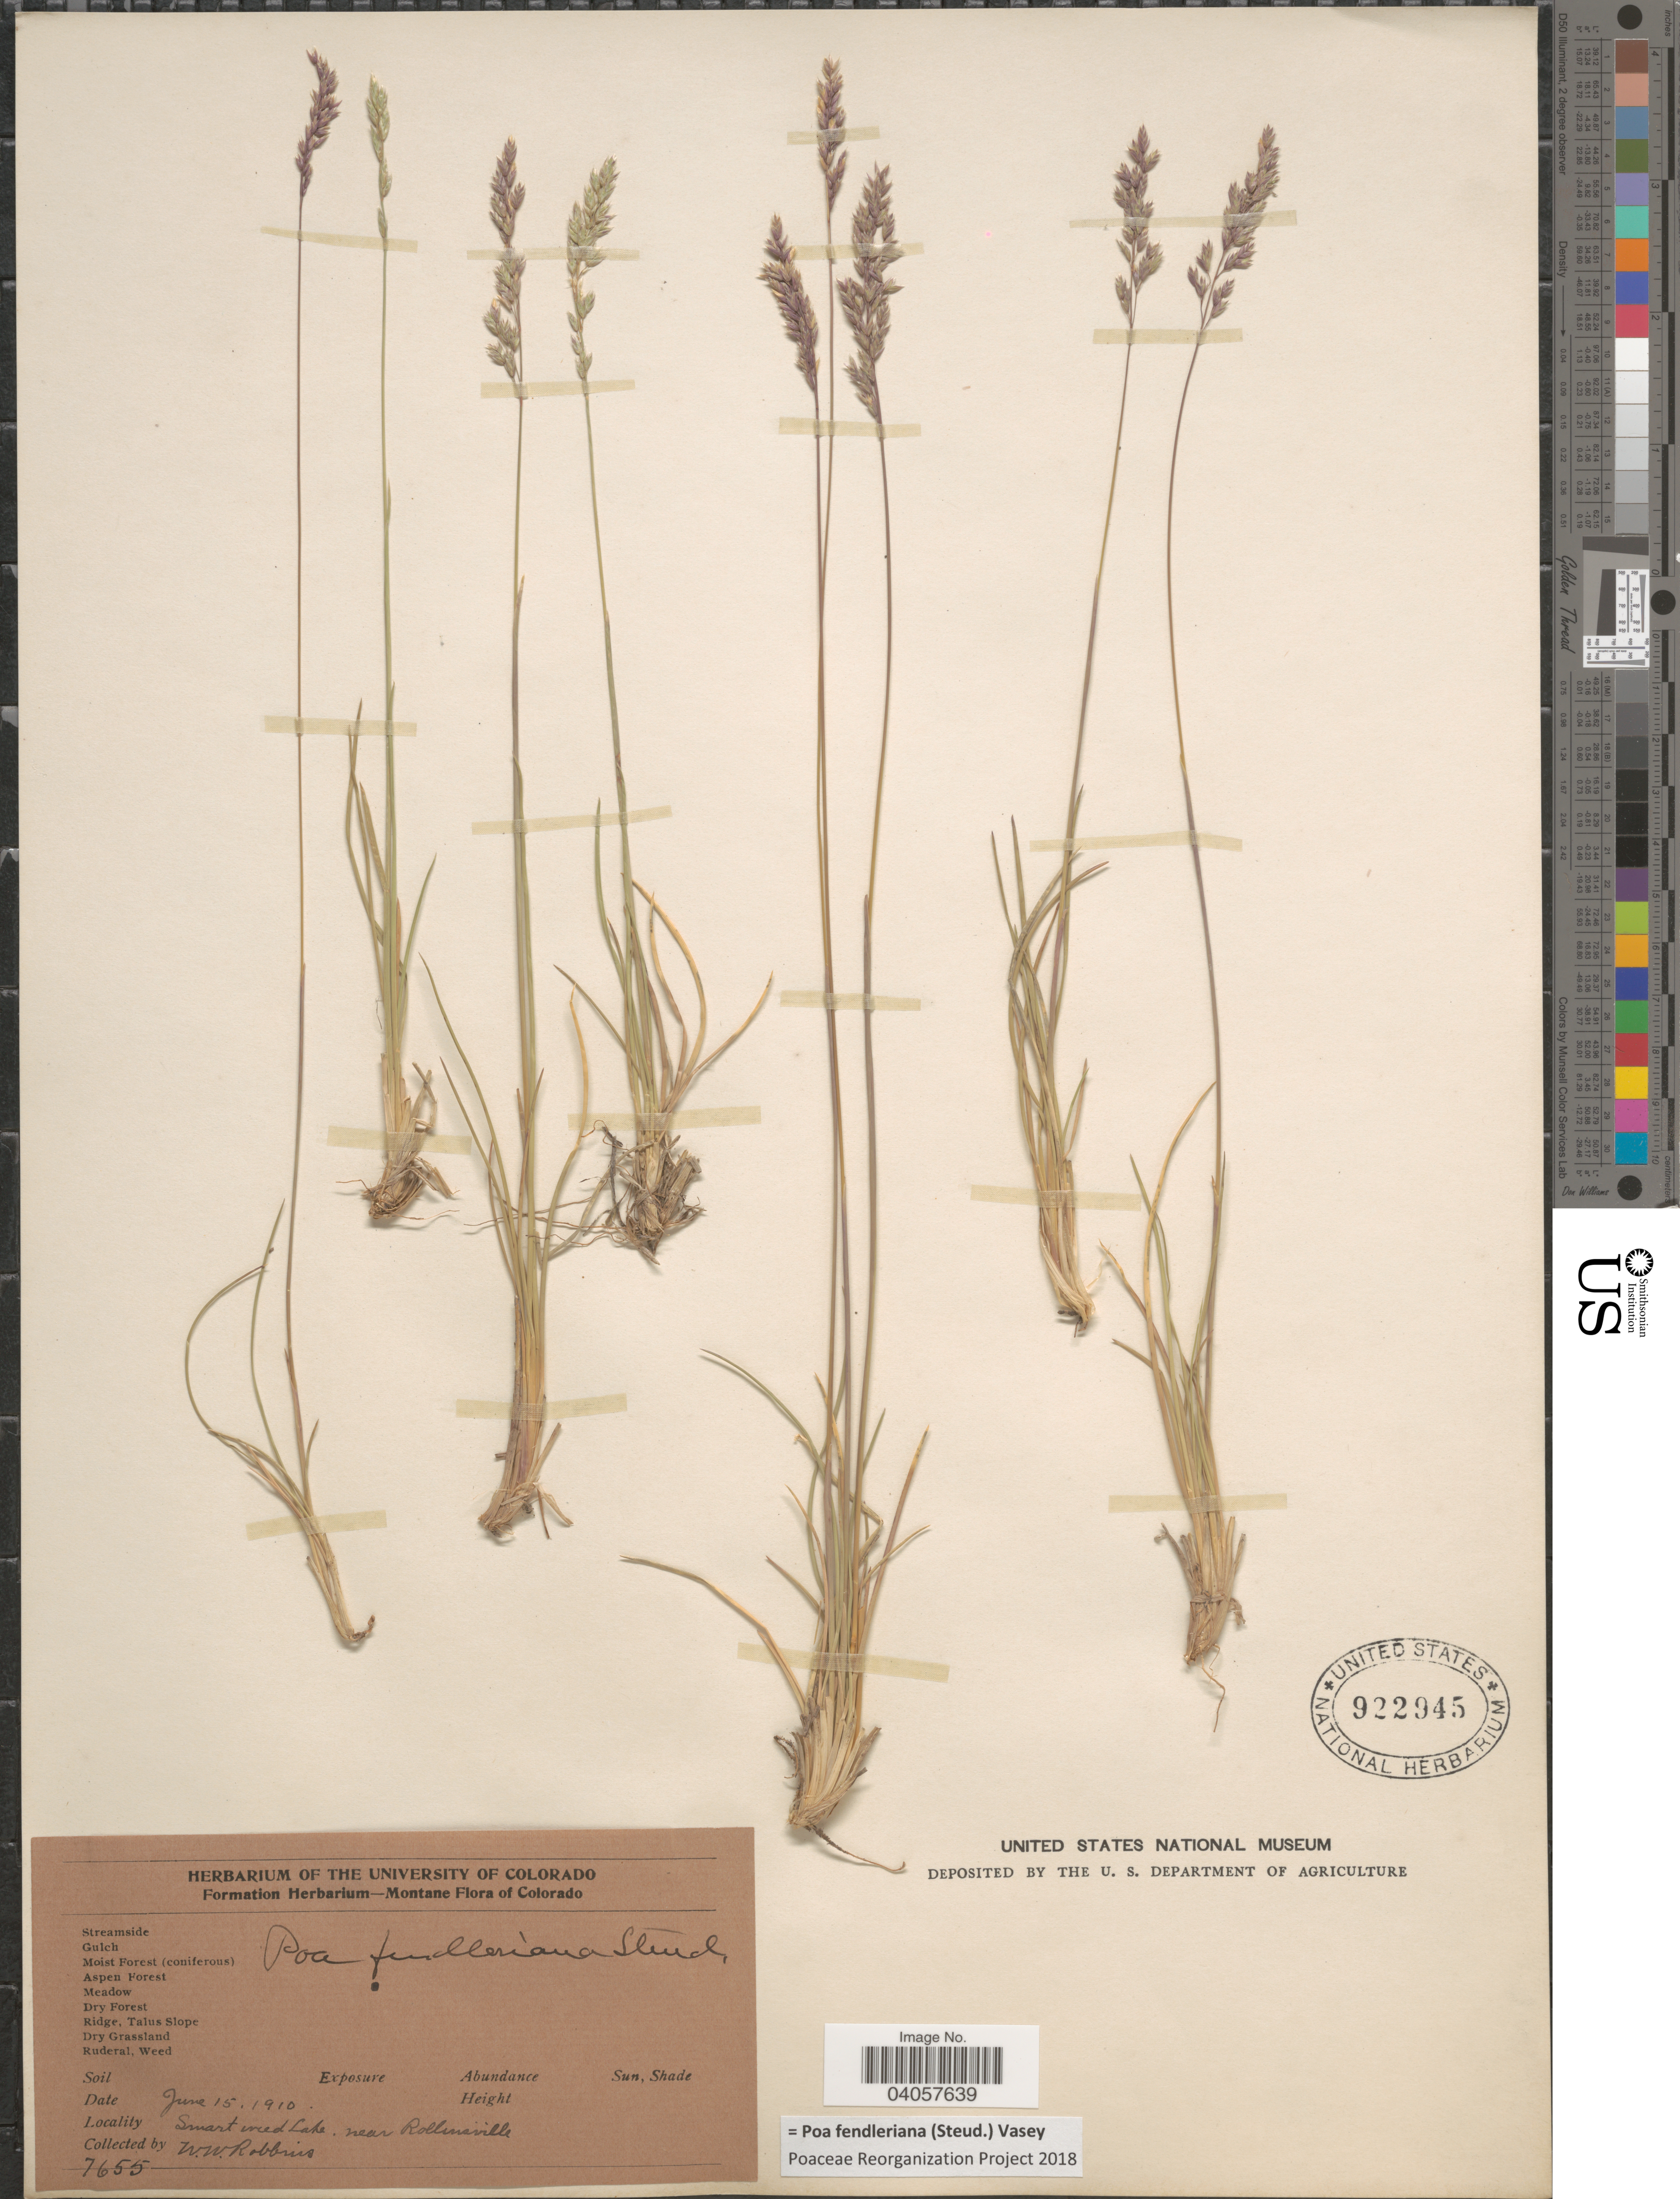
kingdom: Plantae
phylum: Tracheophyta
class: Liliopsida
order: Poales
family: Poaceae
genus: Poa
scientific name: Poa fendleriana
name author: (Steud.) Vasey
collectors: W. Robbins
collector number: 7655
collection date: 1910-06-15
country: United States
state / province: Colorado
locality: Smart weed Lake, near Rollinsville.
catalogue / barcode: US 922945